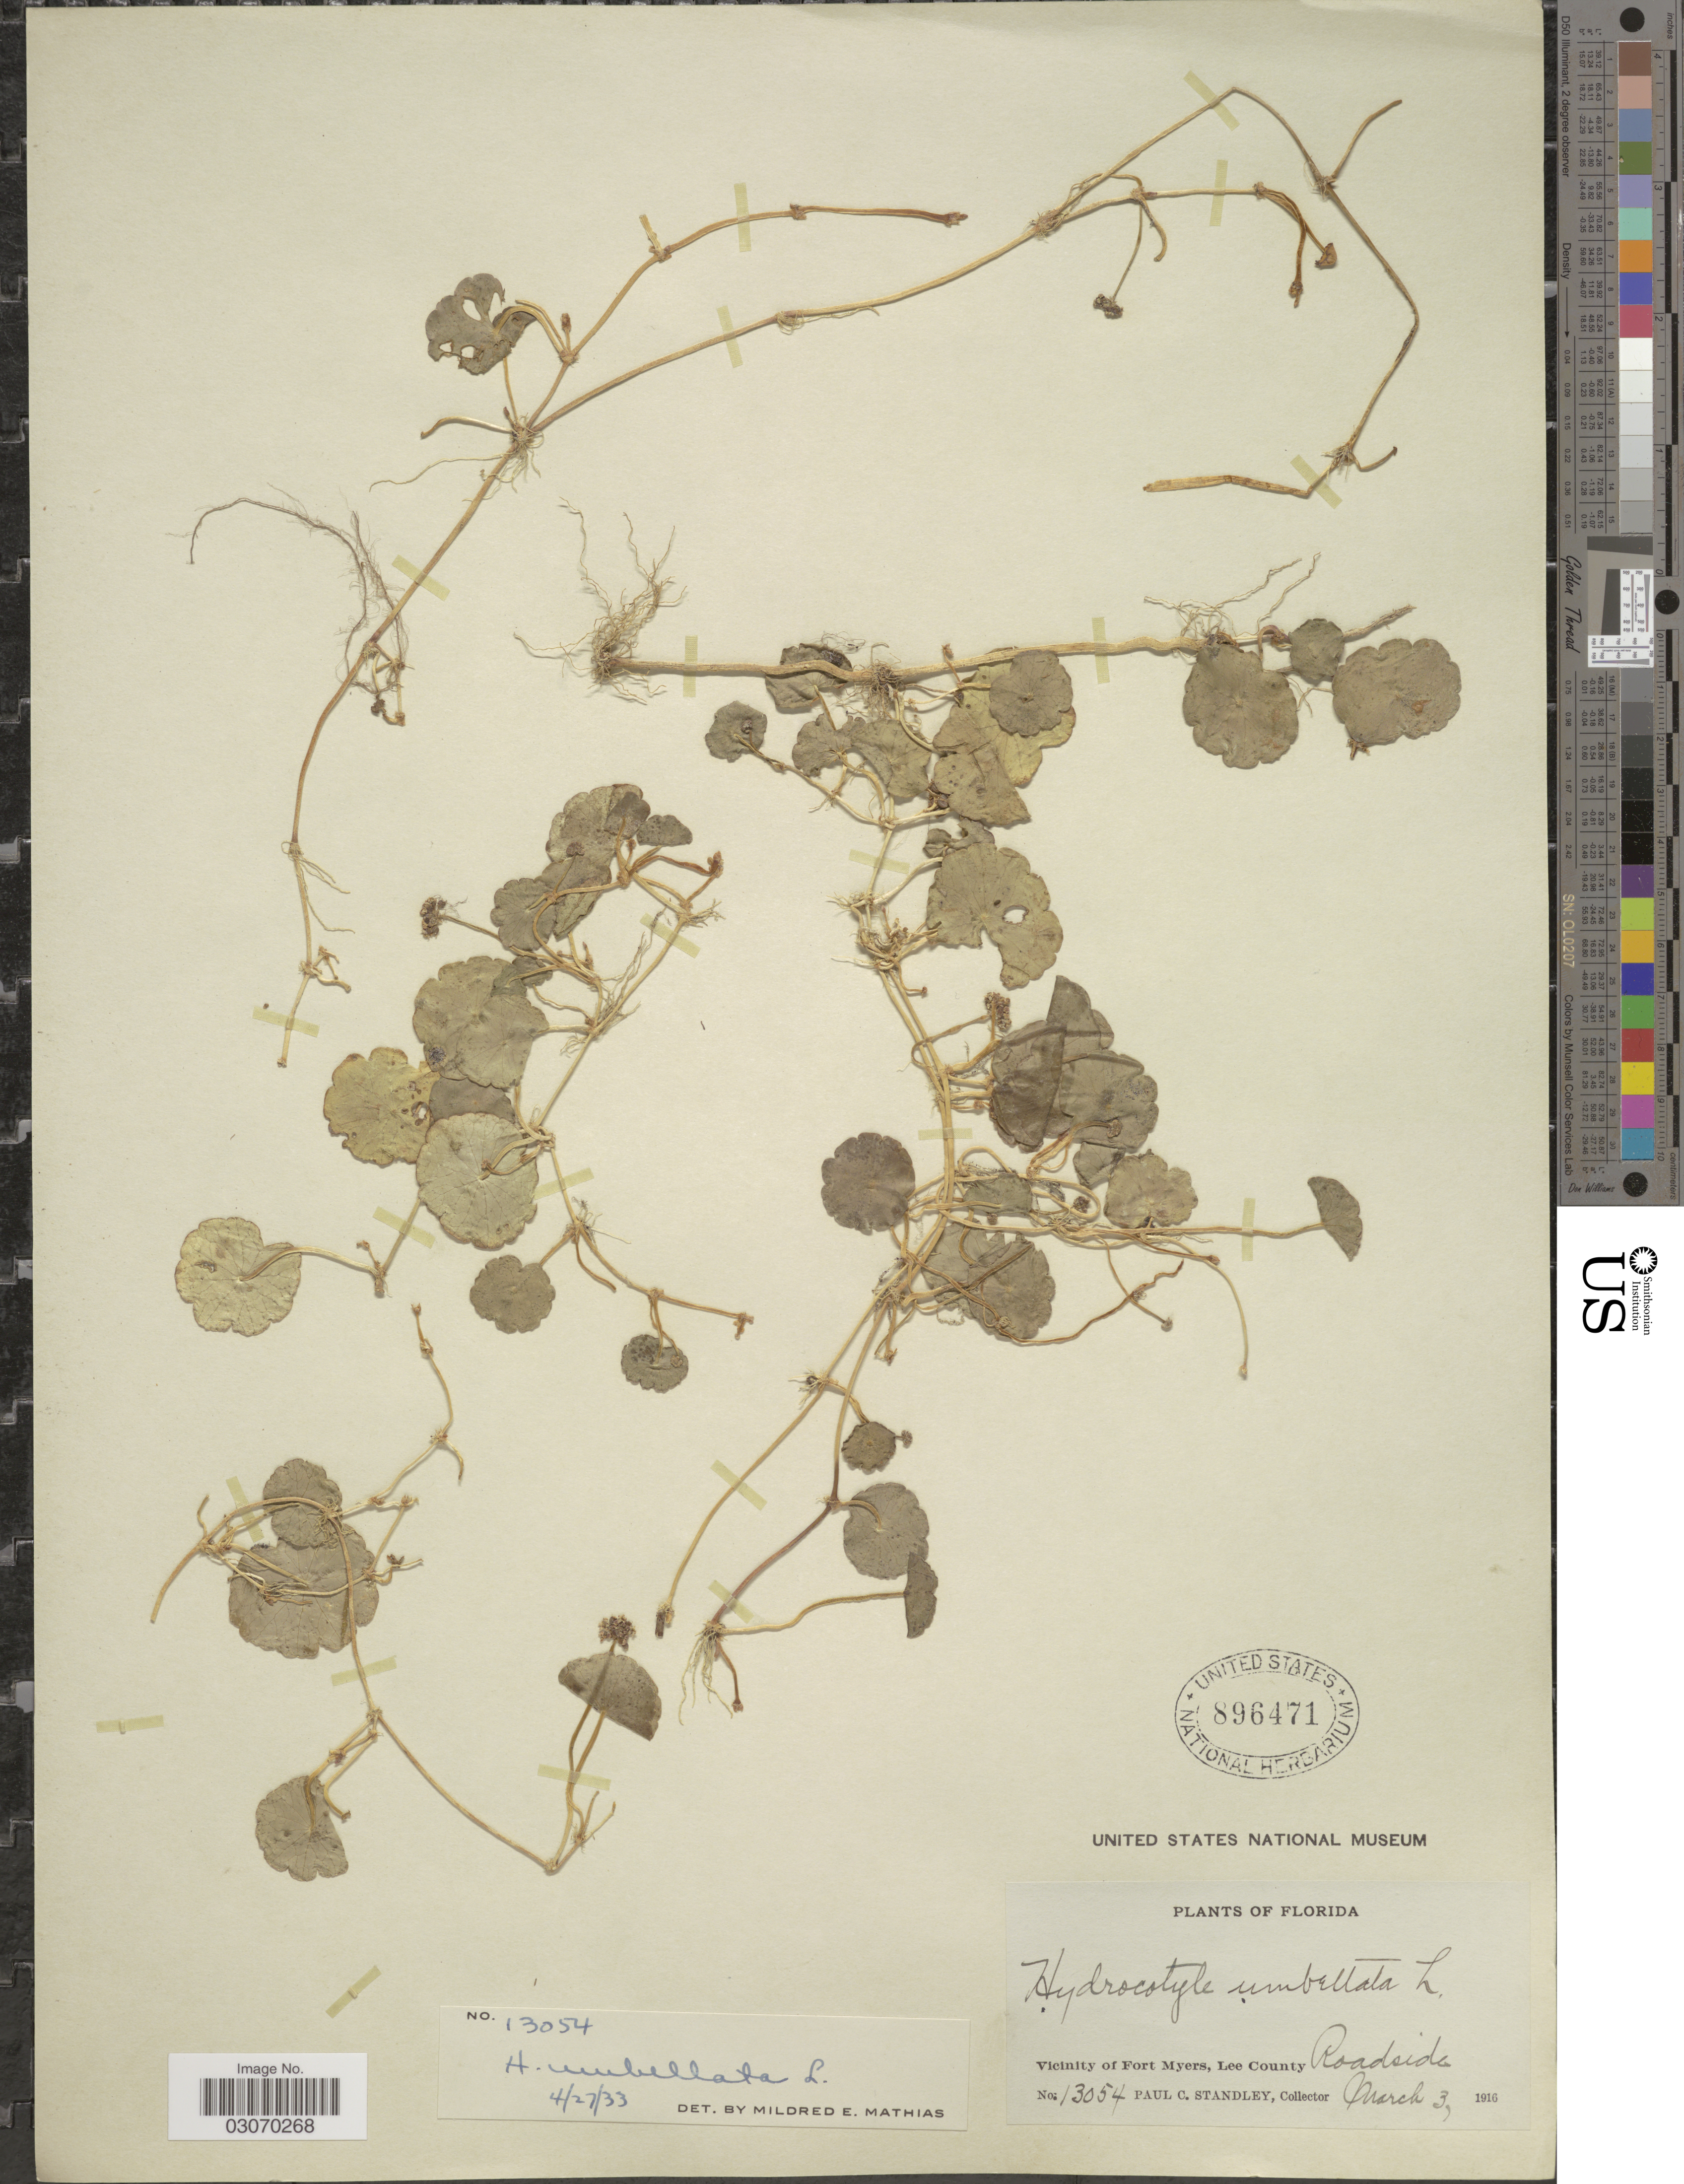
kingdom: Plantae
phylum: Tracheophyta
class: Magnoliopsida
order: Apiales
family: Araliaceae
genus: Hydrocotyle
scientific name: Hydrocotyle umbellata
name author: L.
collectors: P. C. Standley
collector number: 13054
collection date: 1916-03-03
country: United States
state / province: Florida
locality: Vicinity of Fort Myers, Lee County.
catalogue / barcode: US 896471